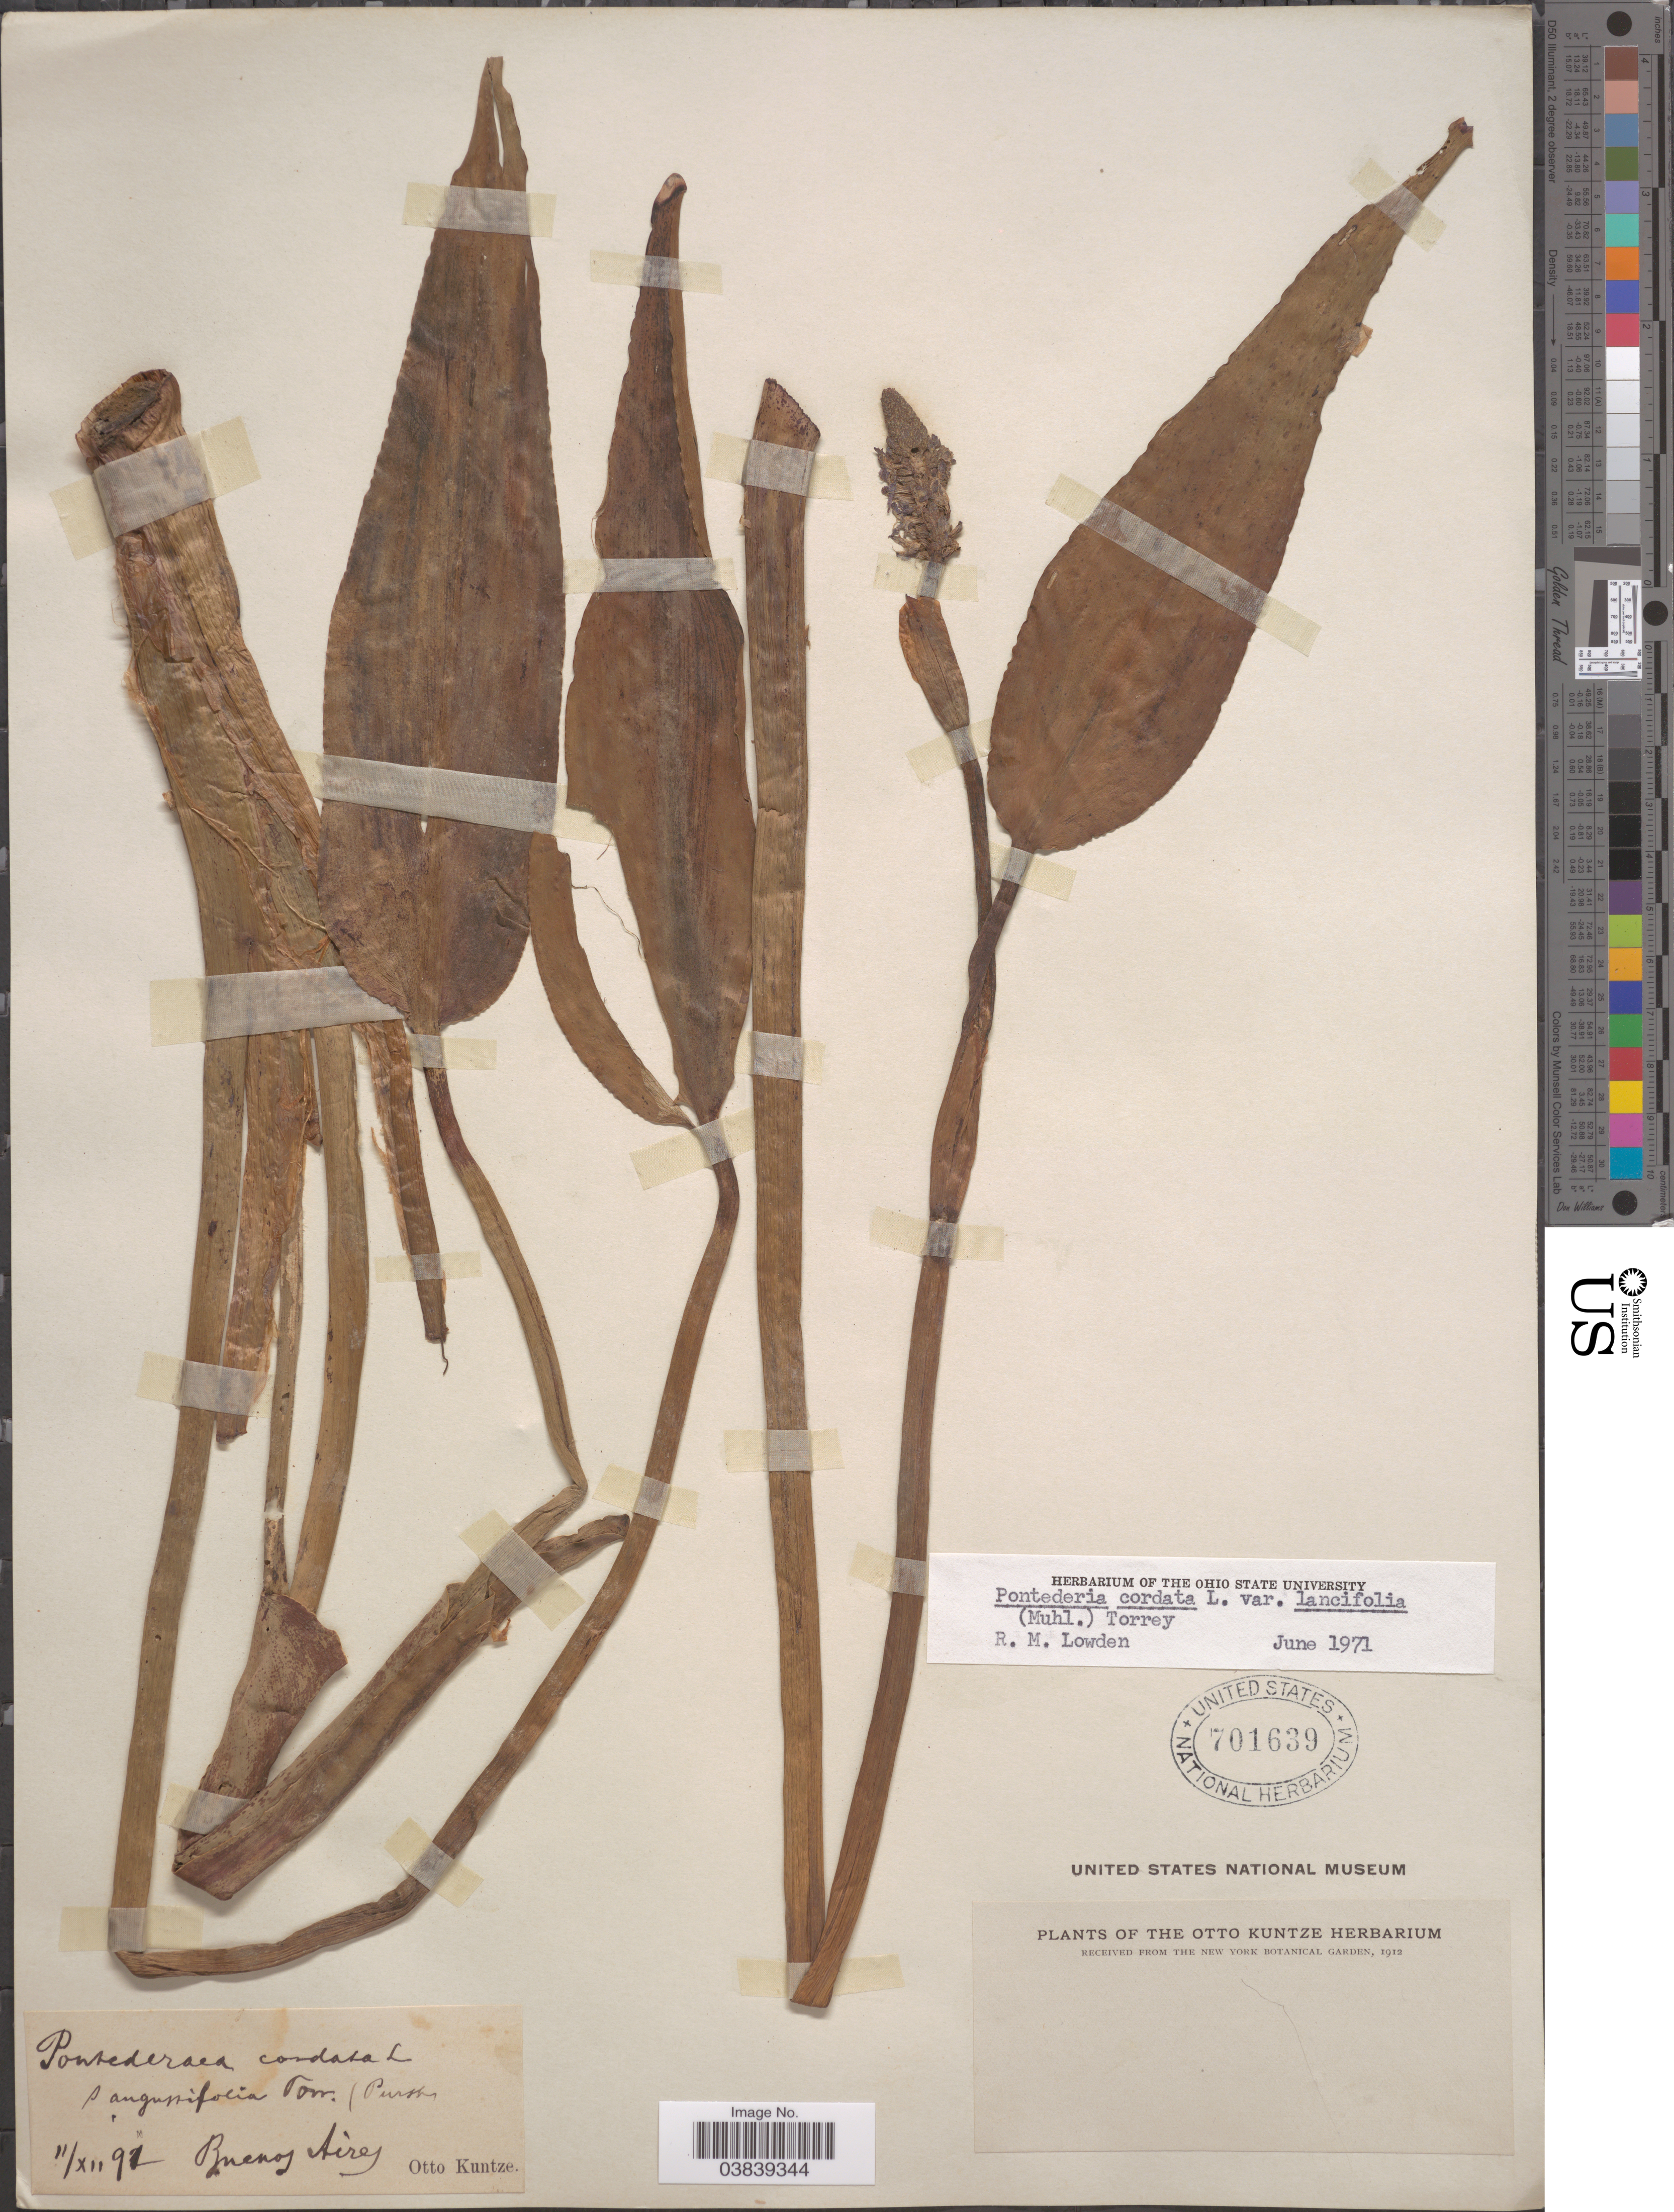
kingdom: Plantae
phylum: Tracheophyta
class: Liliopsida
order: Commelinales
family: Pontederiaceae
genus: Pontederia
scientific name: Pontederia cordata var. lancifolia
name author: (Muhl.) Morong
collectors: C.E.O. Kuntze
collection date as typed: Transcribed d/m/y: 2/12/91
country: Argentina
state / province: Buenos Aires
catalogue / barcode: US 701639